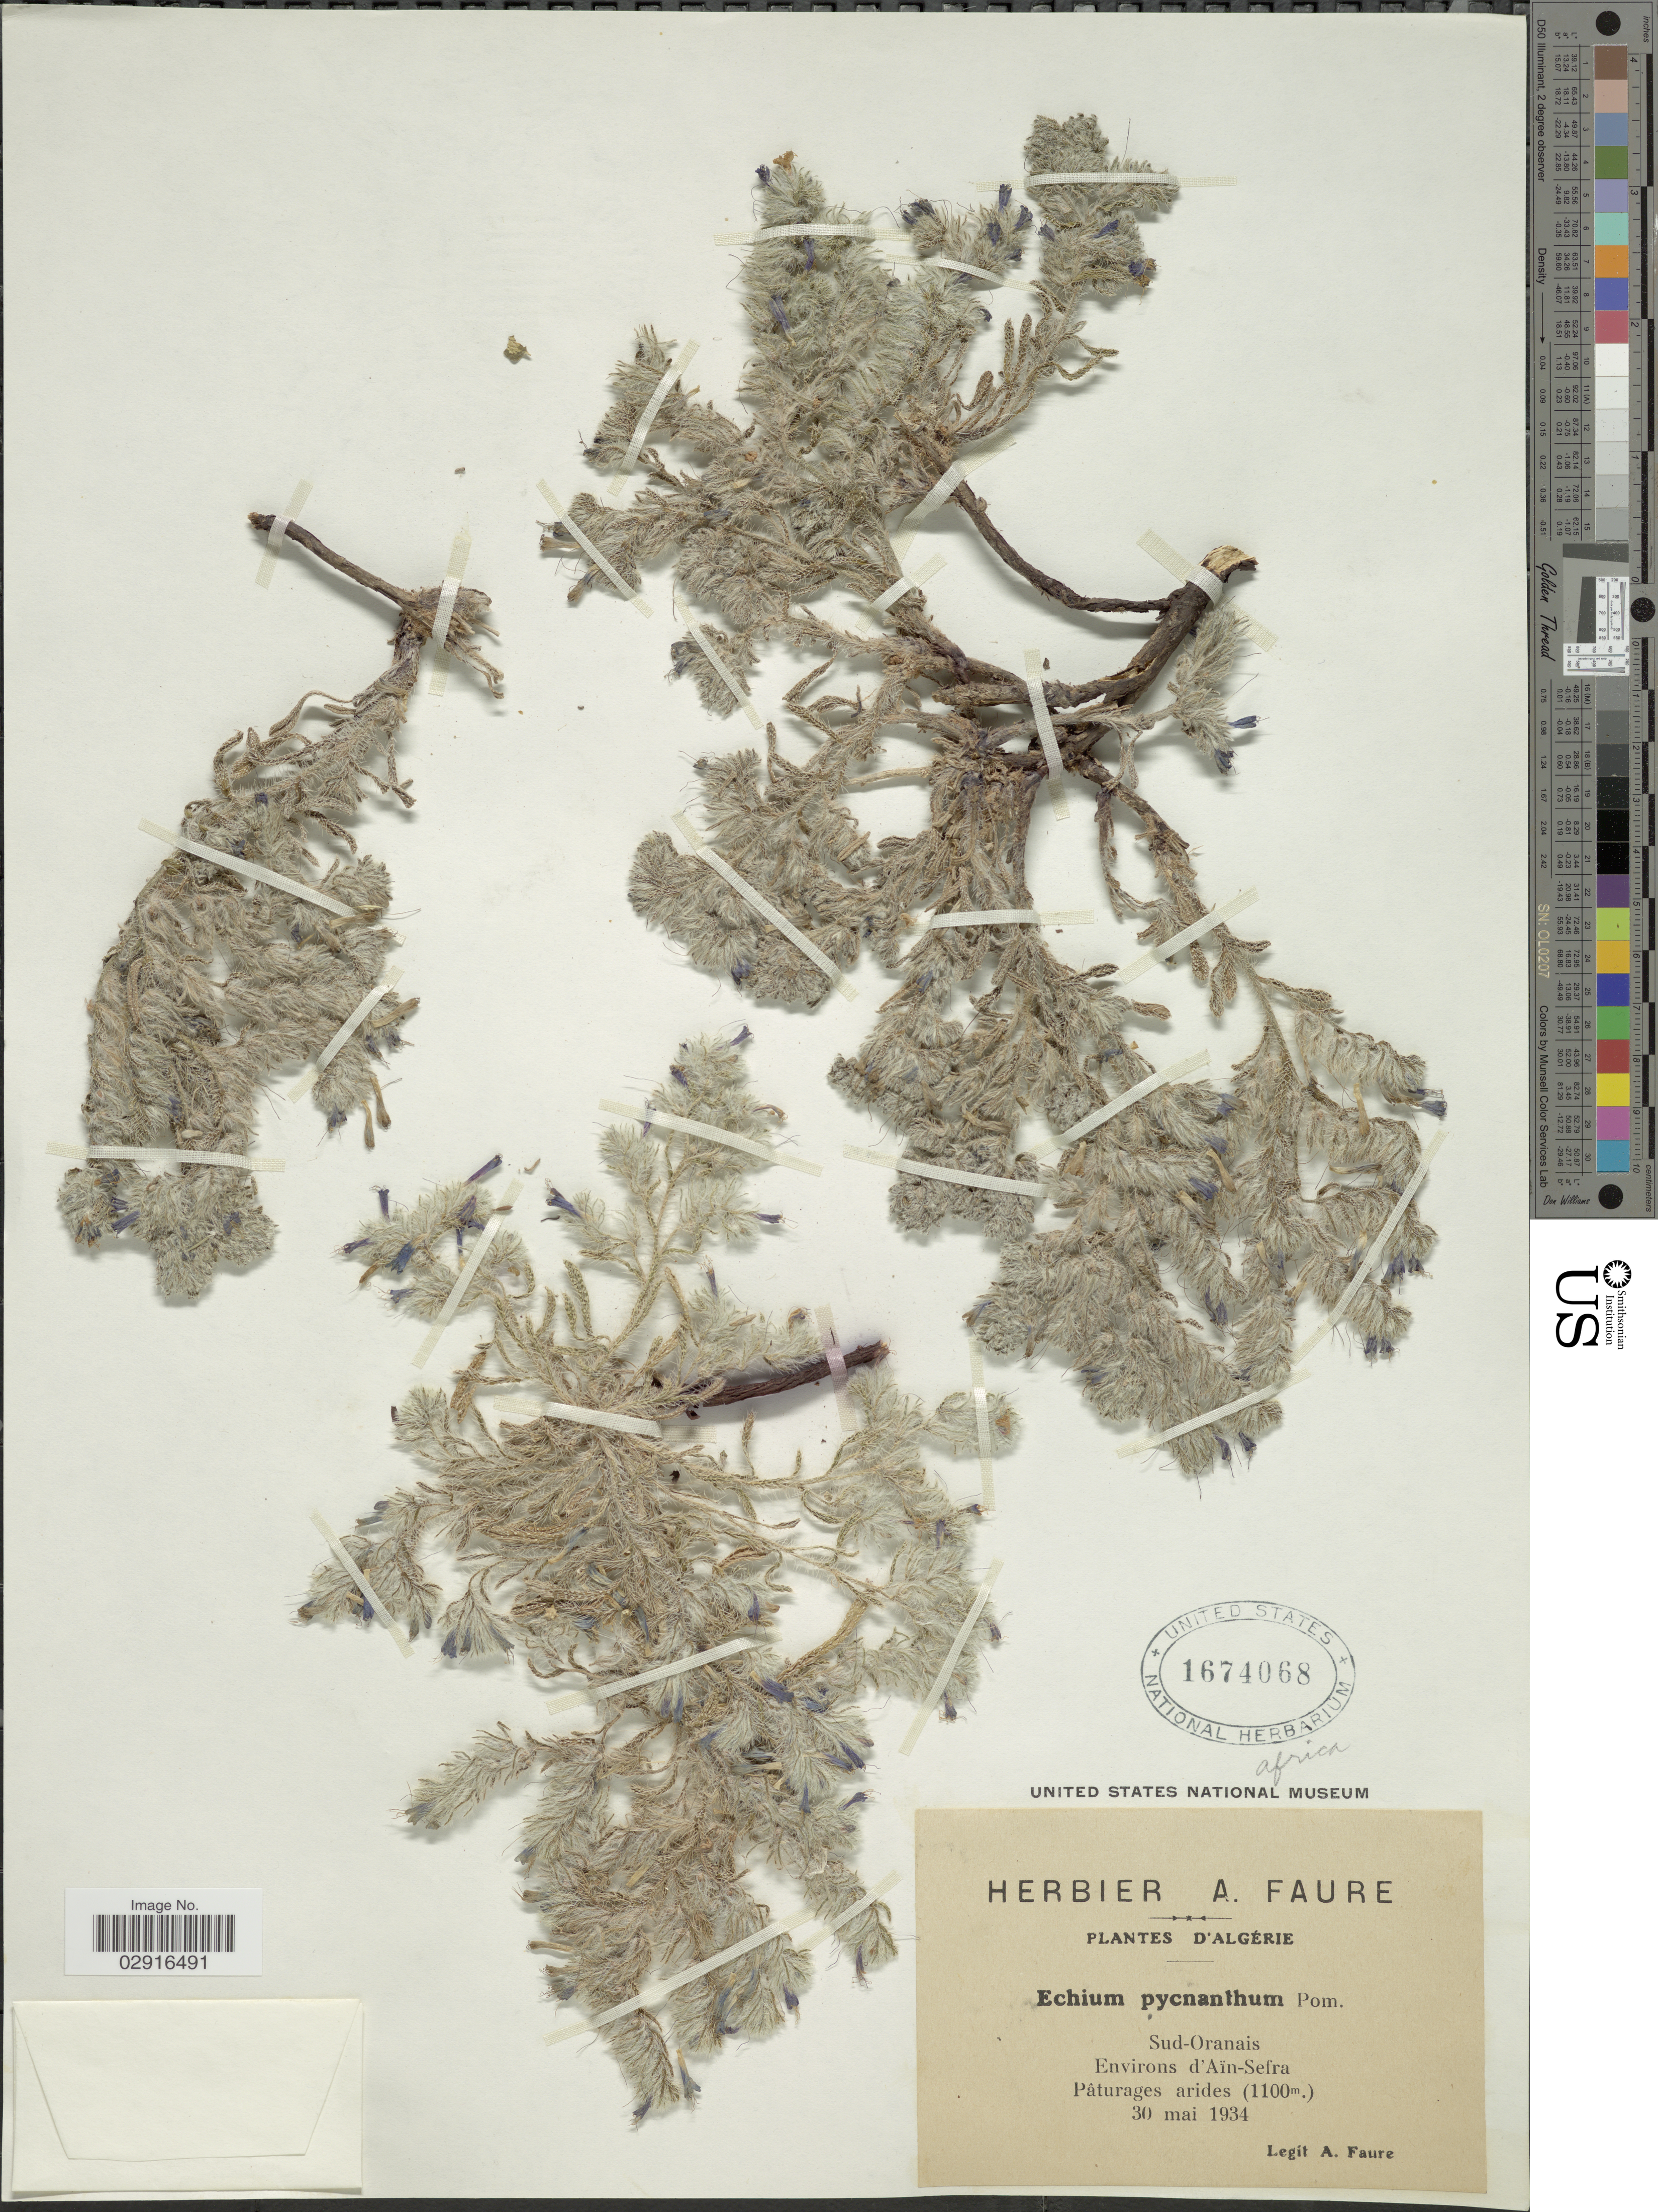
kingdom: Plantae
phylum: Tracheophyta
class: Magnoliopsida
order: Boraginales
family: Boraginaceae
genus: Echium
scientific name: Echium pycnanthum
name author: Pomel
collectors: A. Faure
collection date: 1934-05-30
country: Algeria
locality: Sud-Oranais. Environs d'Aïn-Sefra.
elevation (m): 1100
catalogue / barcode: US 1674068